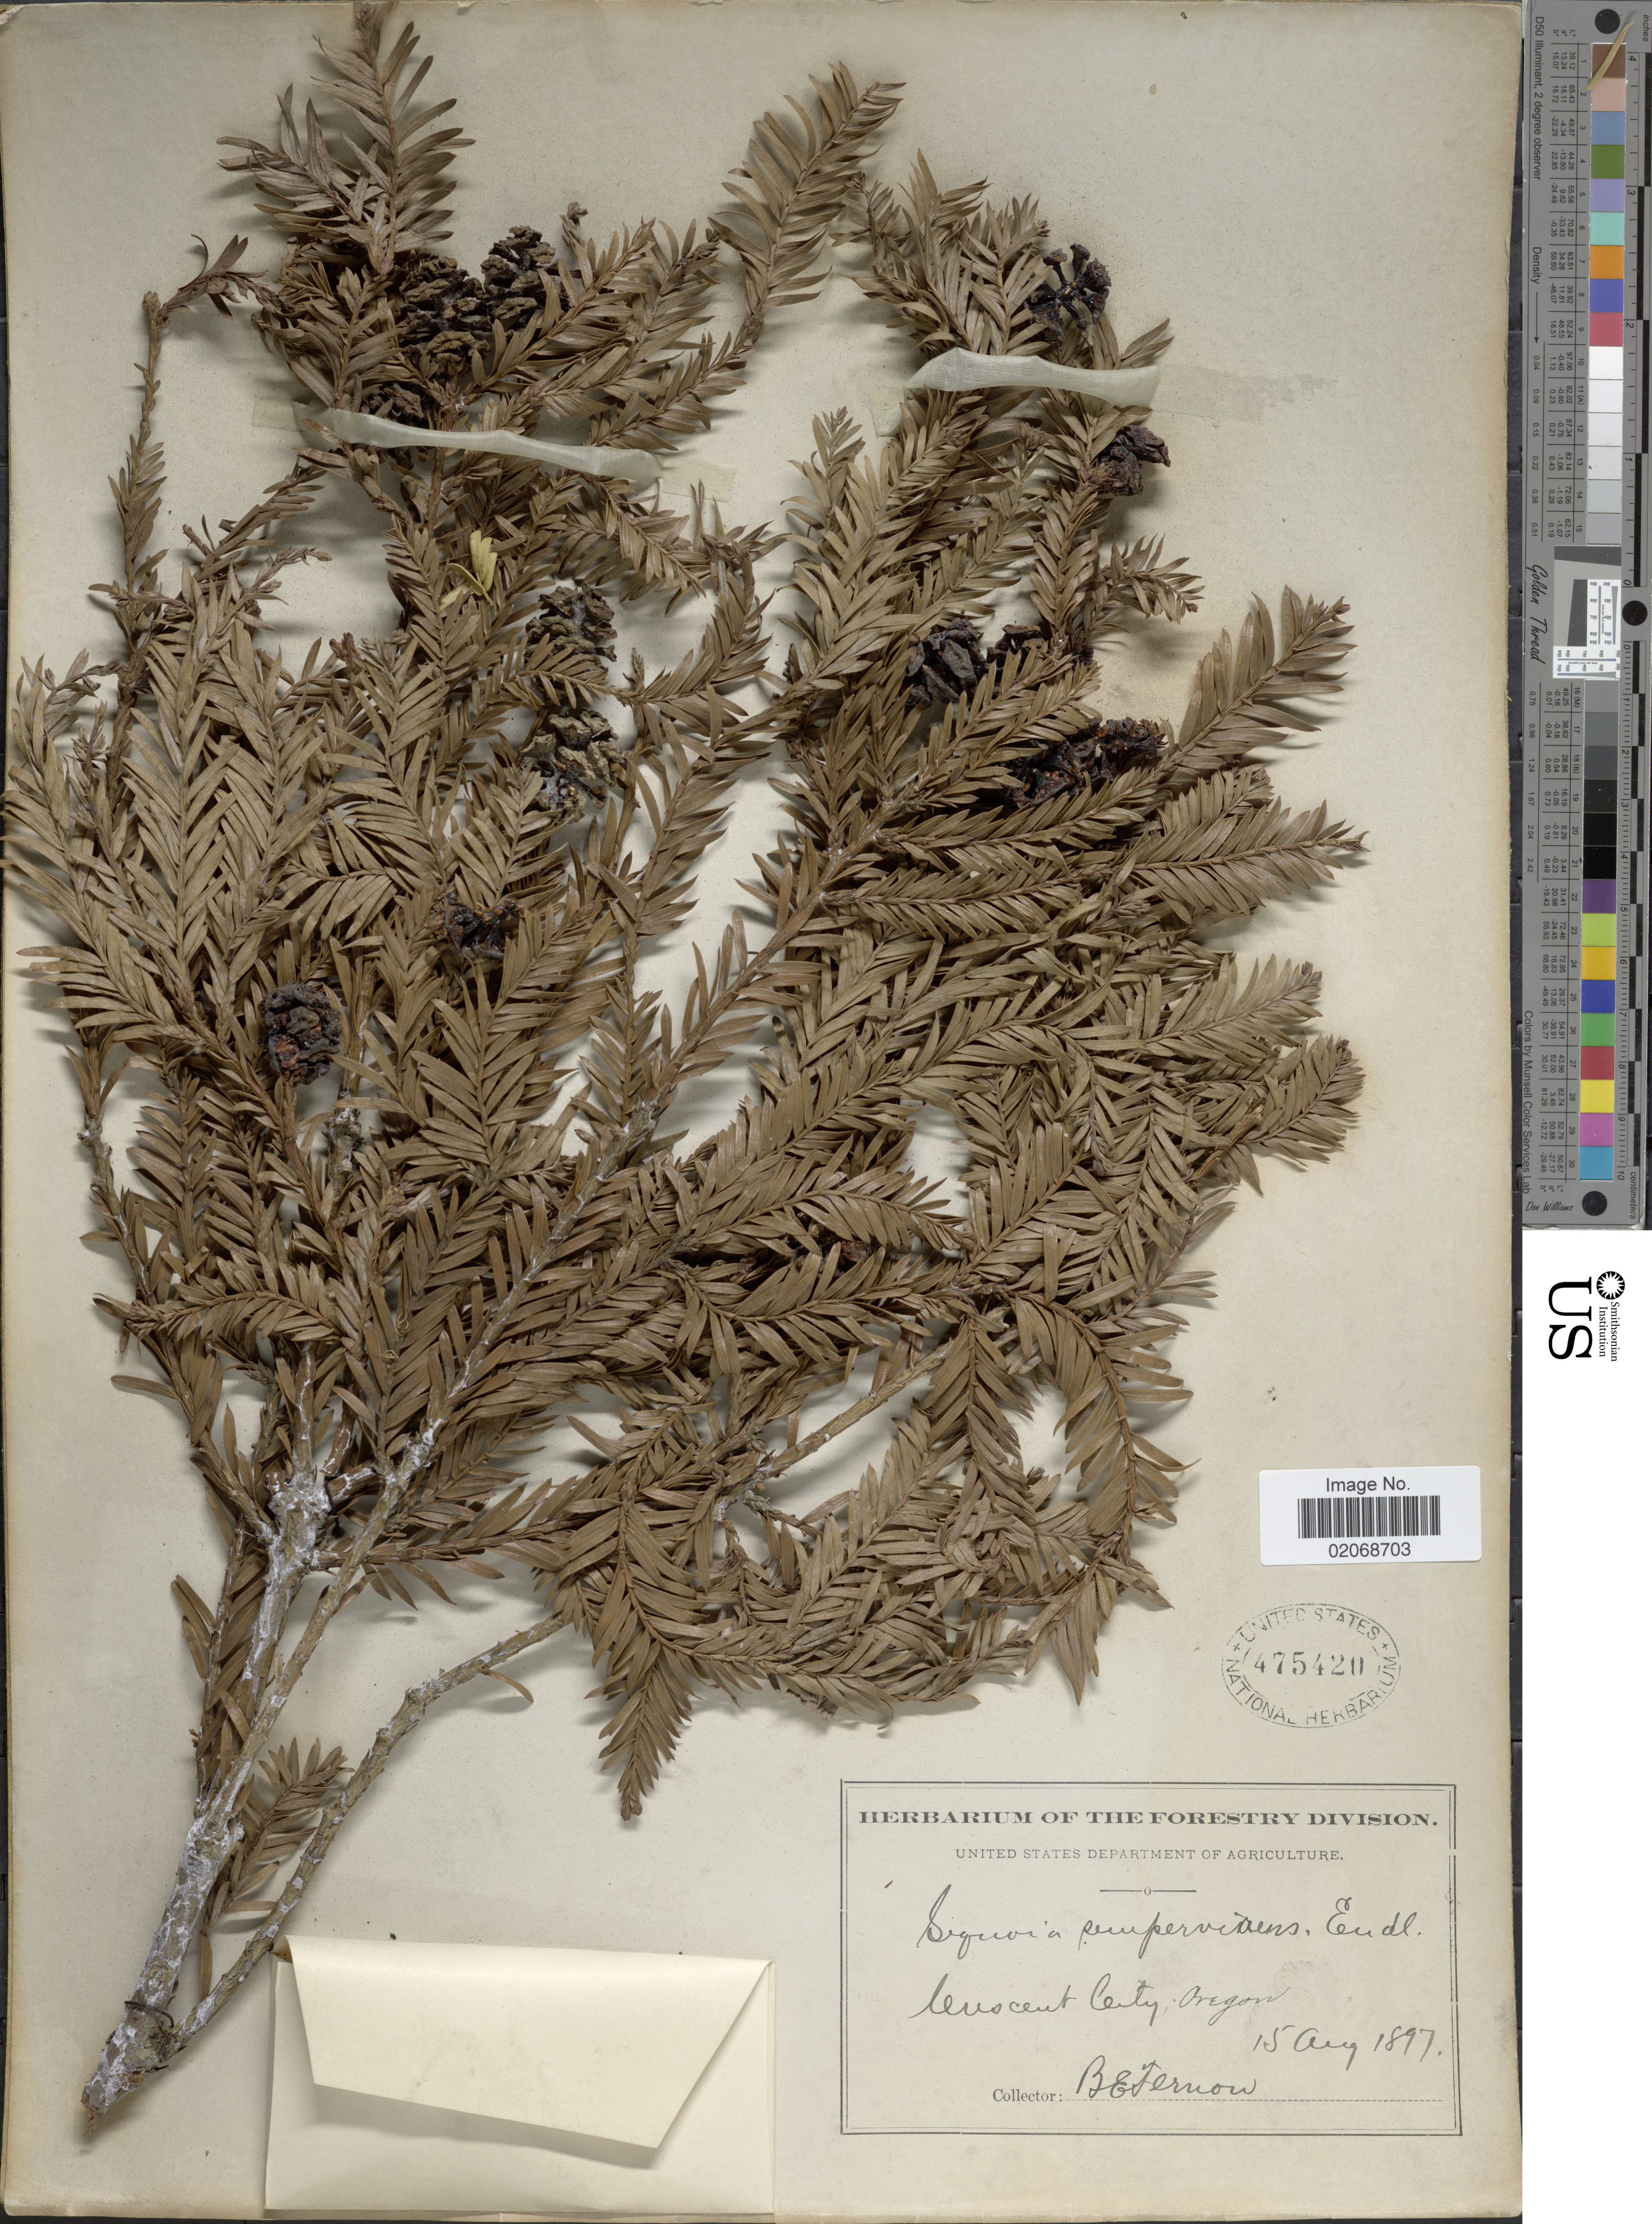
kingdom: Plantae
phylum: Tracheophyta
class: Pinopsida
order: Pinales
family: Cupressaceae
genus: Sequoia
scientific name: Sequoia sempervirens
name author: (D. Don) Endl.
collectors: B. Fernow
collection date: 1897-08-15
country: United States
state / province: Oregon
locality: Crescent City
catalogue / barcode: US 475420